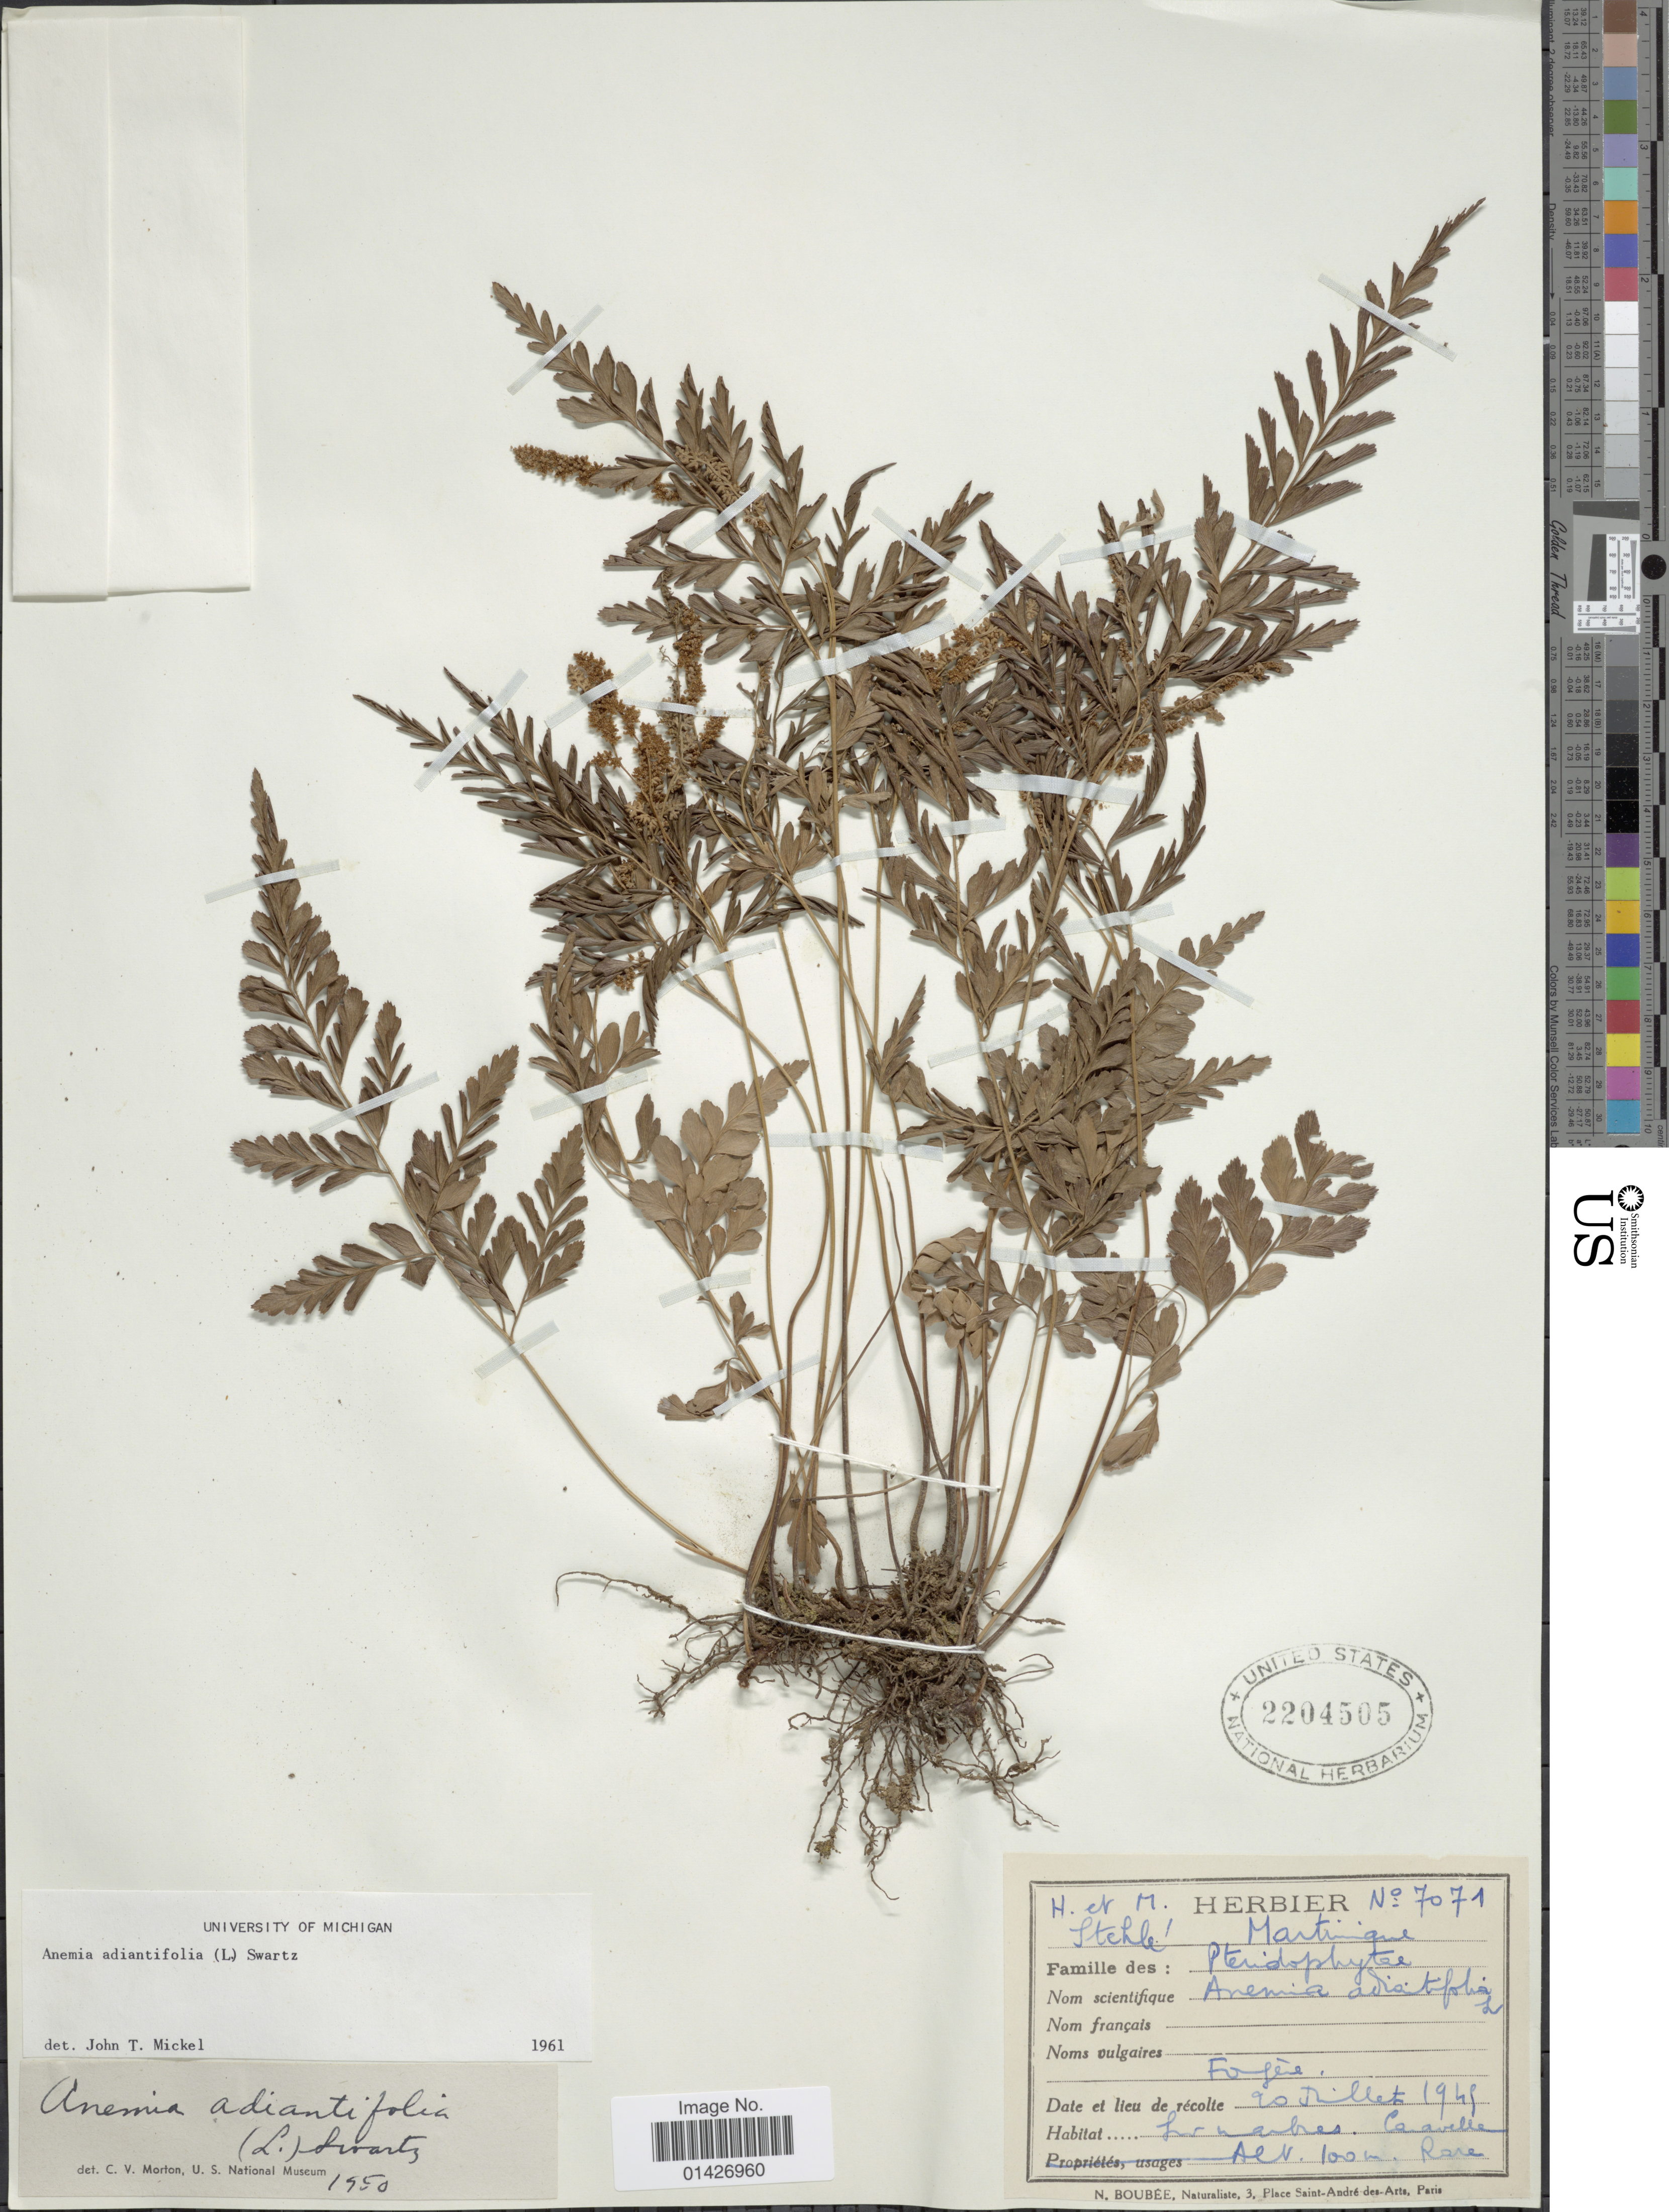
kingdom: Plantae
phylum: Tracheophyta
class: Polypodiopsida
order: Schizaeales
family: Anemiaceae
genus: Anemia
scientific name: Anemia adiantifolia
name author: (L.) Sw.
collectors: H. Stehlé & M. Stehlé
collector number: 7071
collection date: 1945-07-20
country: Martinique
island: Martinique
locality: Caravelle.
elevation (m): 100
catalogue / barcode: US 2204505